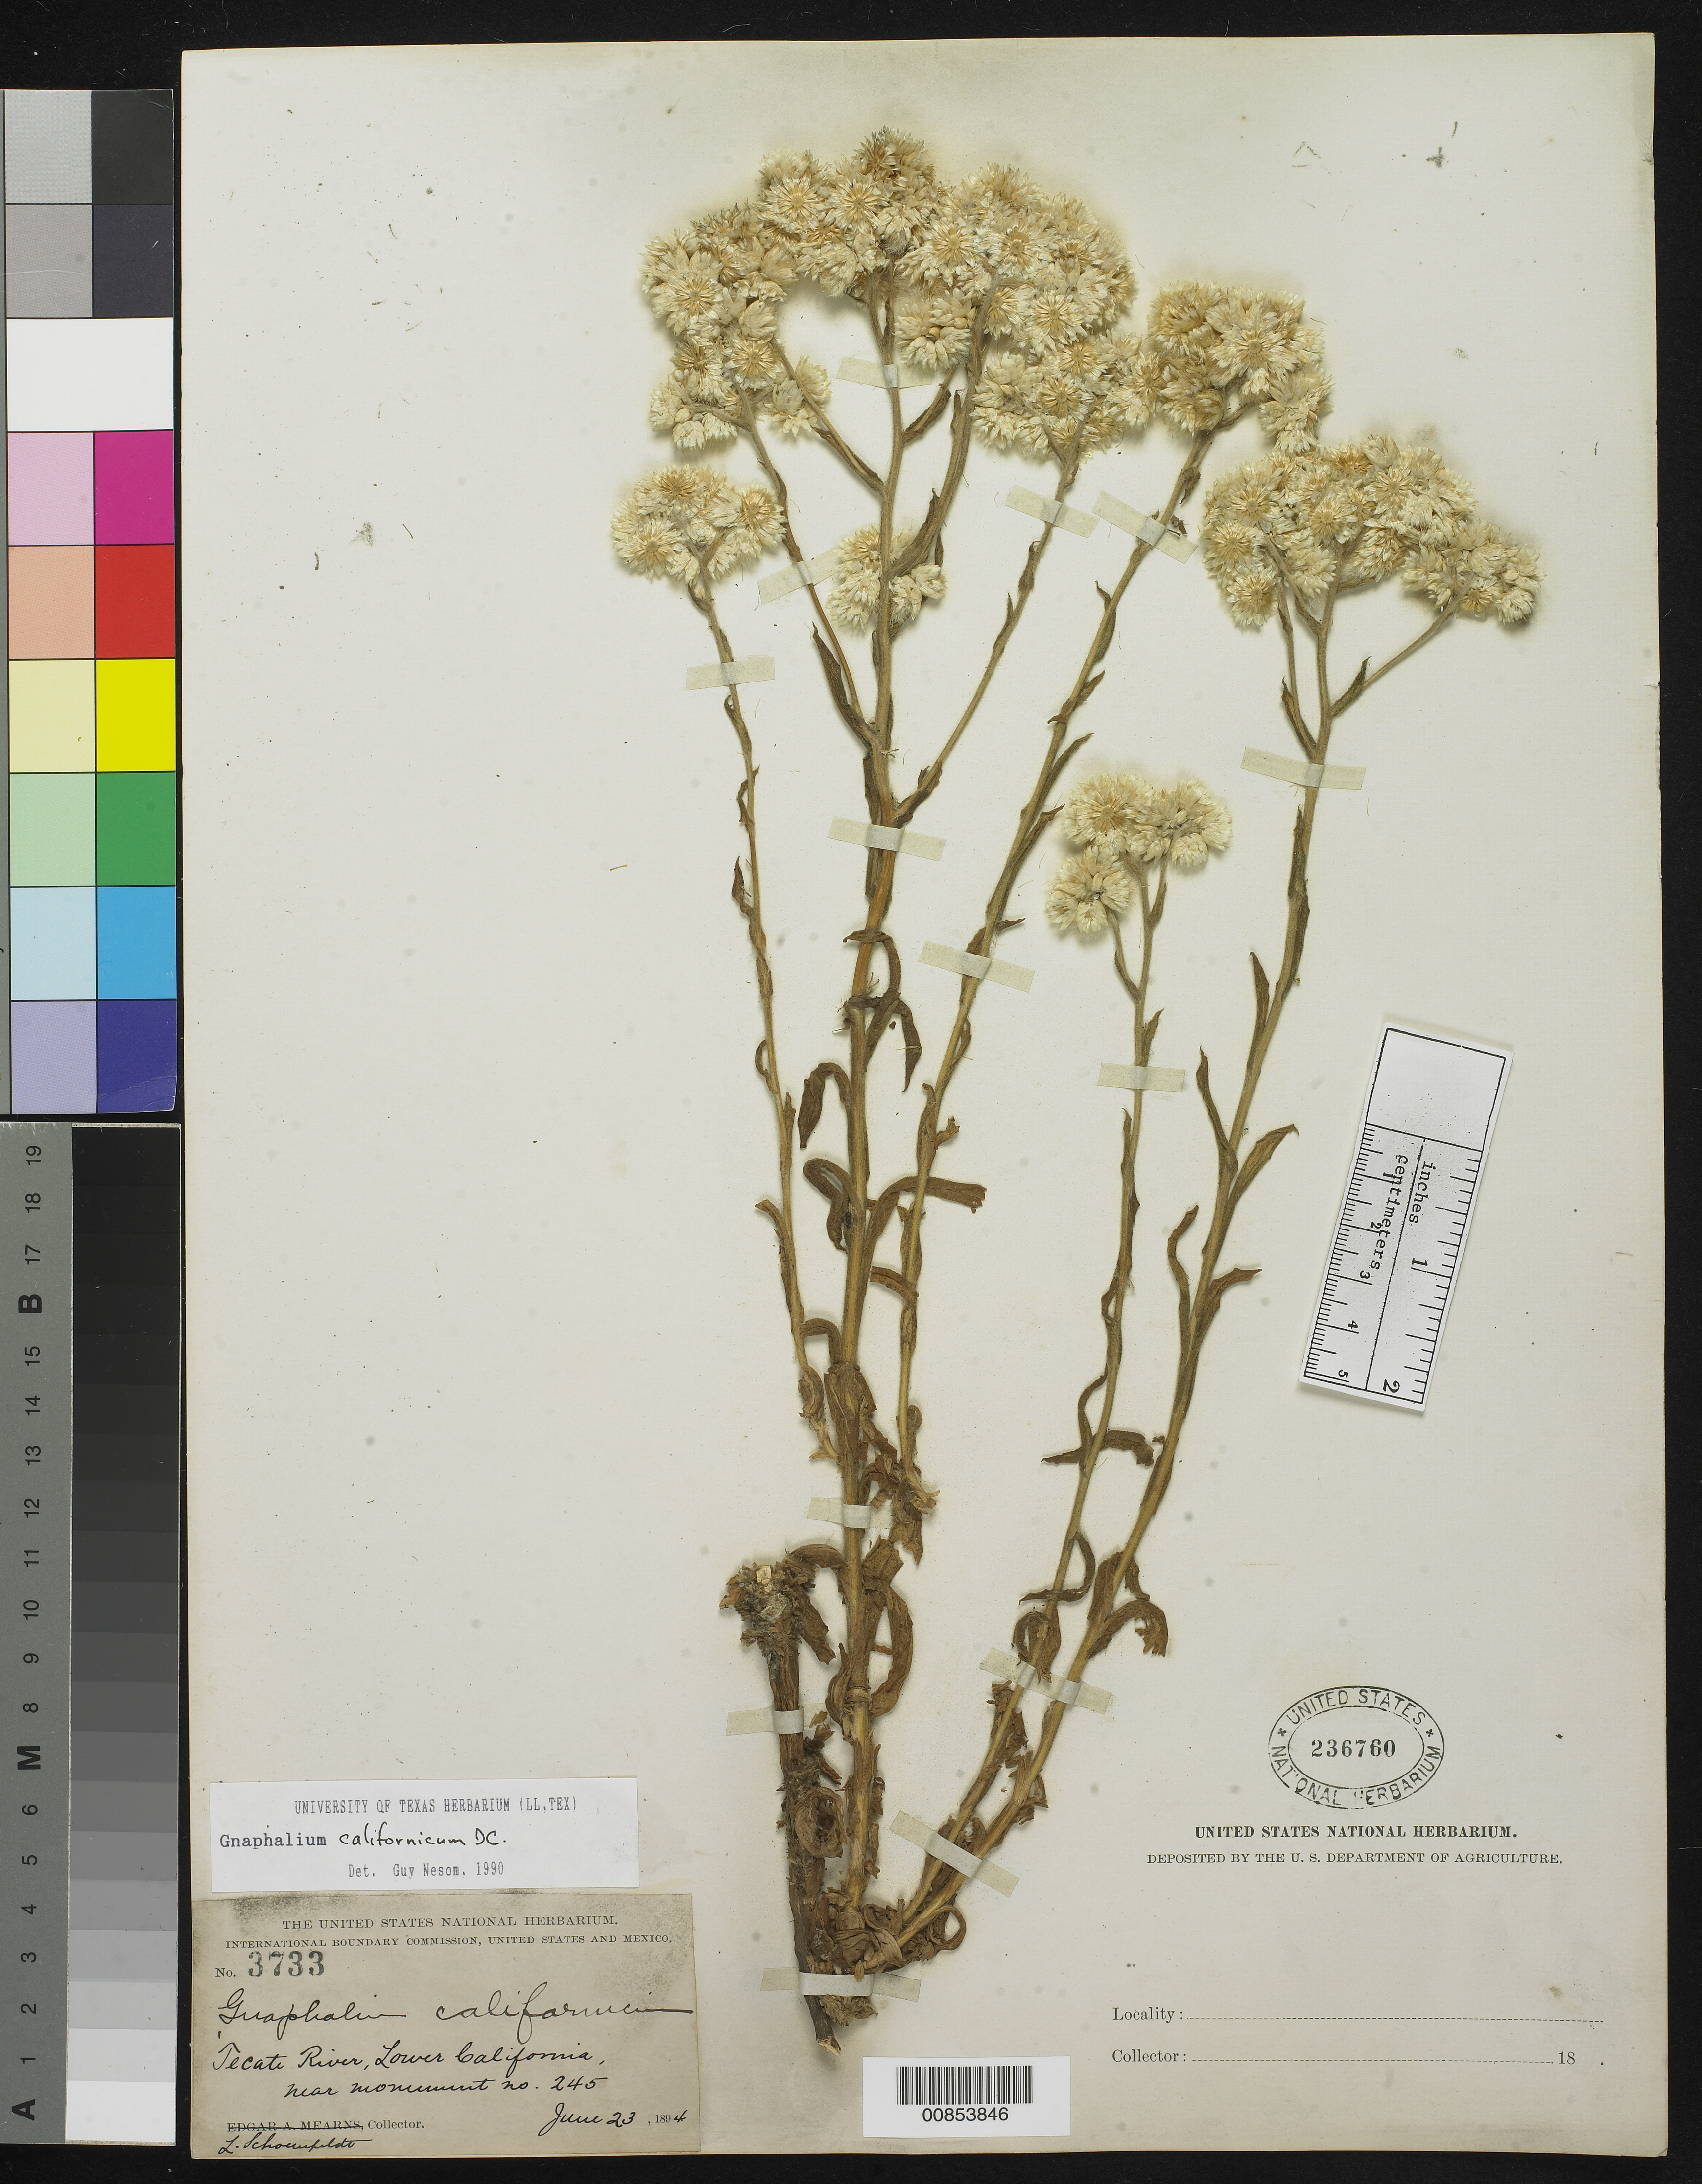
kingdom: Plantae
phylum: Tracheophyta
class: Magnoliopsida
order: Asterales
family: Asteraceae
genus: Pseudognaphalium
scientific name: Pseudognaphalium californicum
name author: (DC.) Anderb.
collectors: L. Schoenfeldt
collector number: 3733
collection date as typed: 23 Jun 1894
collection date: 1894-06-23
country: Mexico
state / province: Baja California Norte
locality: Tecate River, Baja California. Near monument no. 245.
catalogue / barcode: US 236760